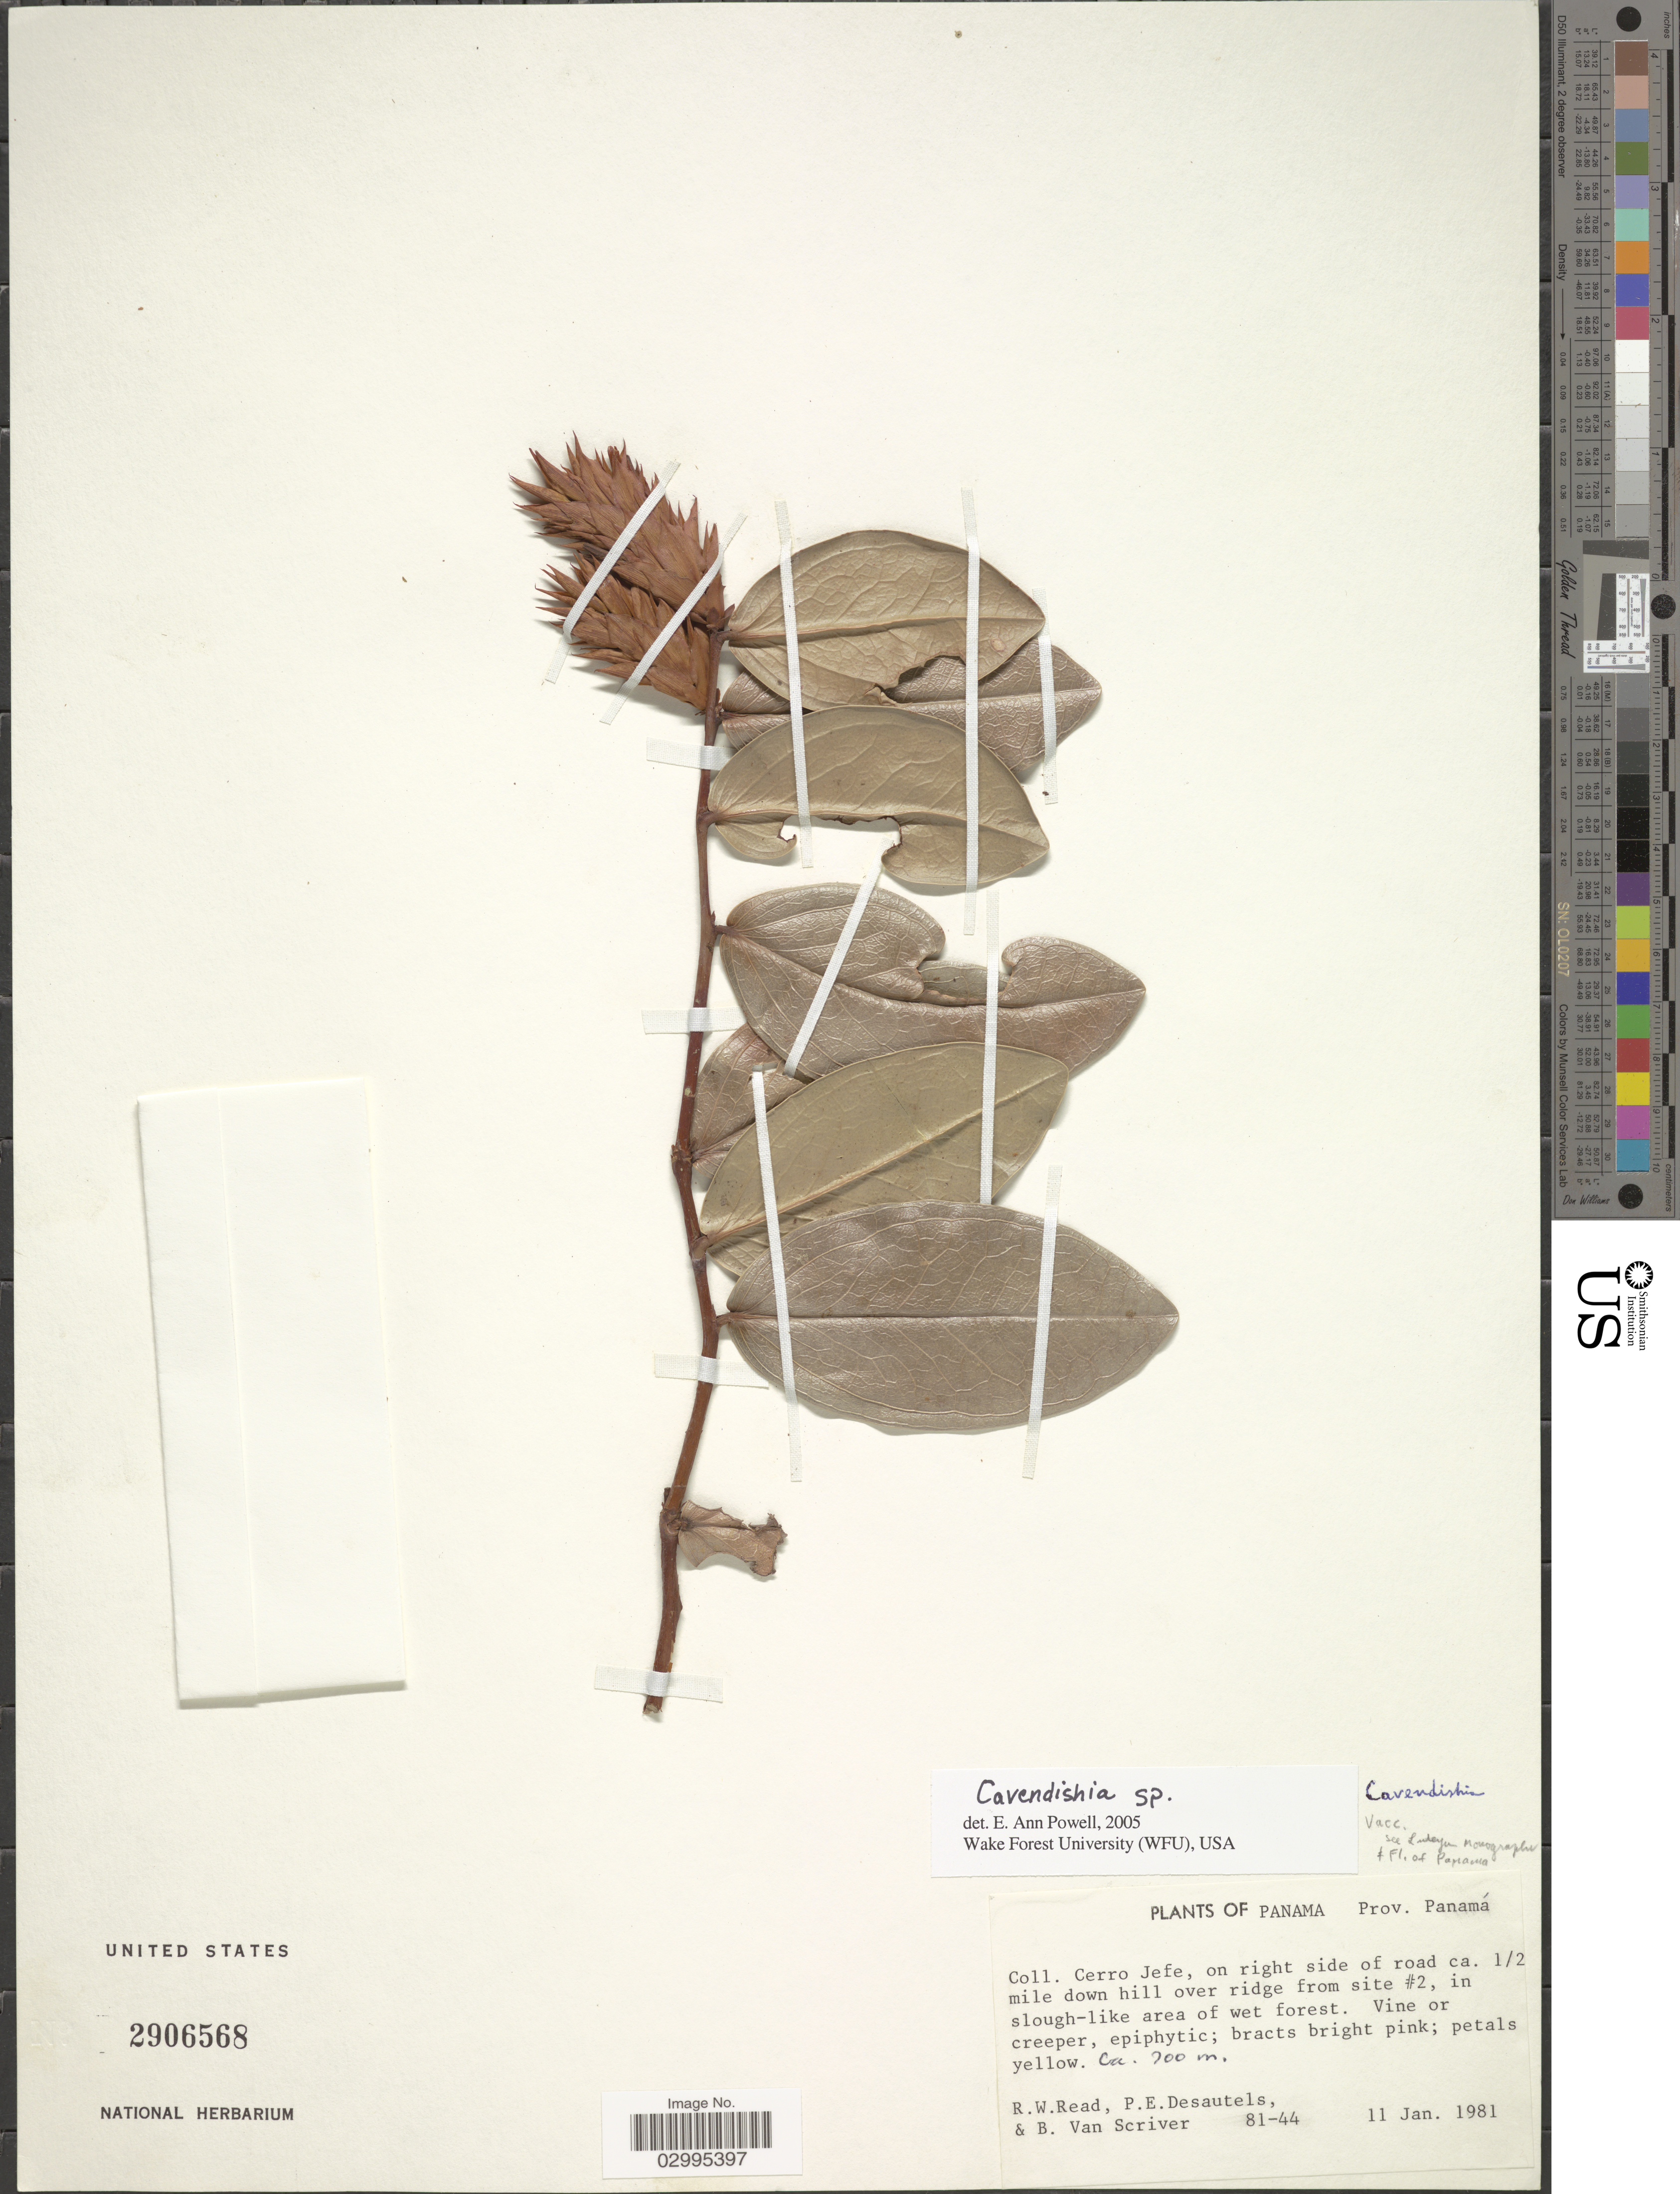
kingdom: Plantae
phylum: Tracheophyta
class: Magnoliopsida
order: Ericales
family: Ericaceae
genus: Cavendishia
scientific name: Cavendishia sp.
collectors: R. W. Read, P. Desautels & B. Van Scriver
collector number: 81-44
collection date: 1981-01-11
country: Panama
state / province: Panamá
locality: Cerro Jefe, on right side of road ca 1/2 mile down hill over ridge from site #2.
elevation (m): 700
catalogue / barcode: US 2906568